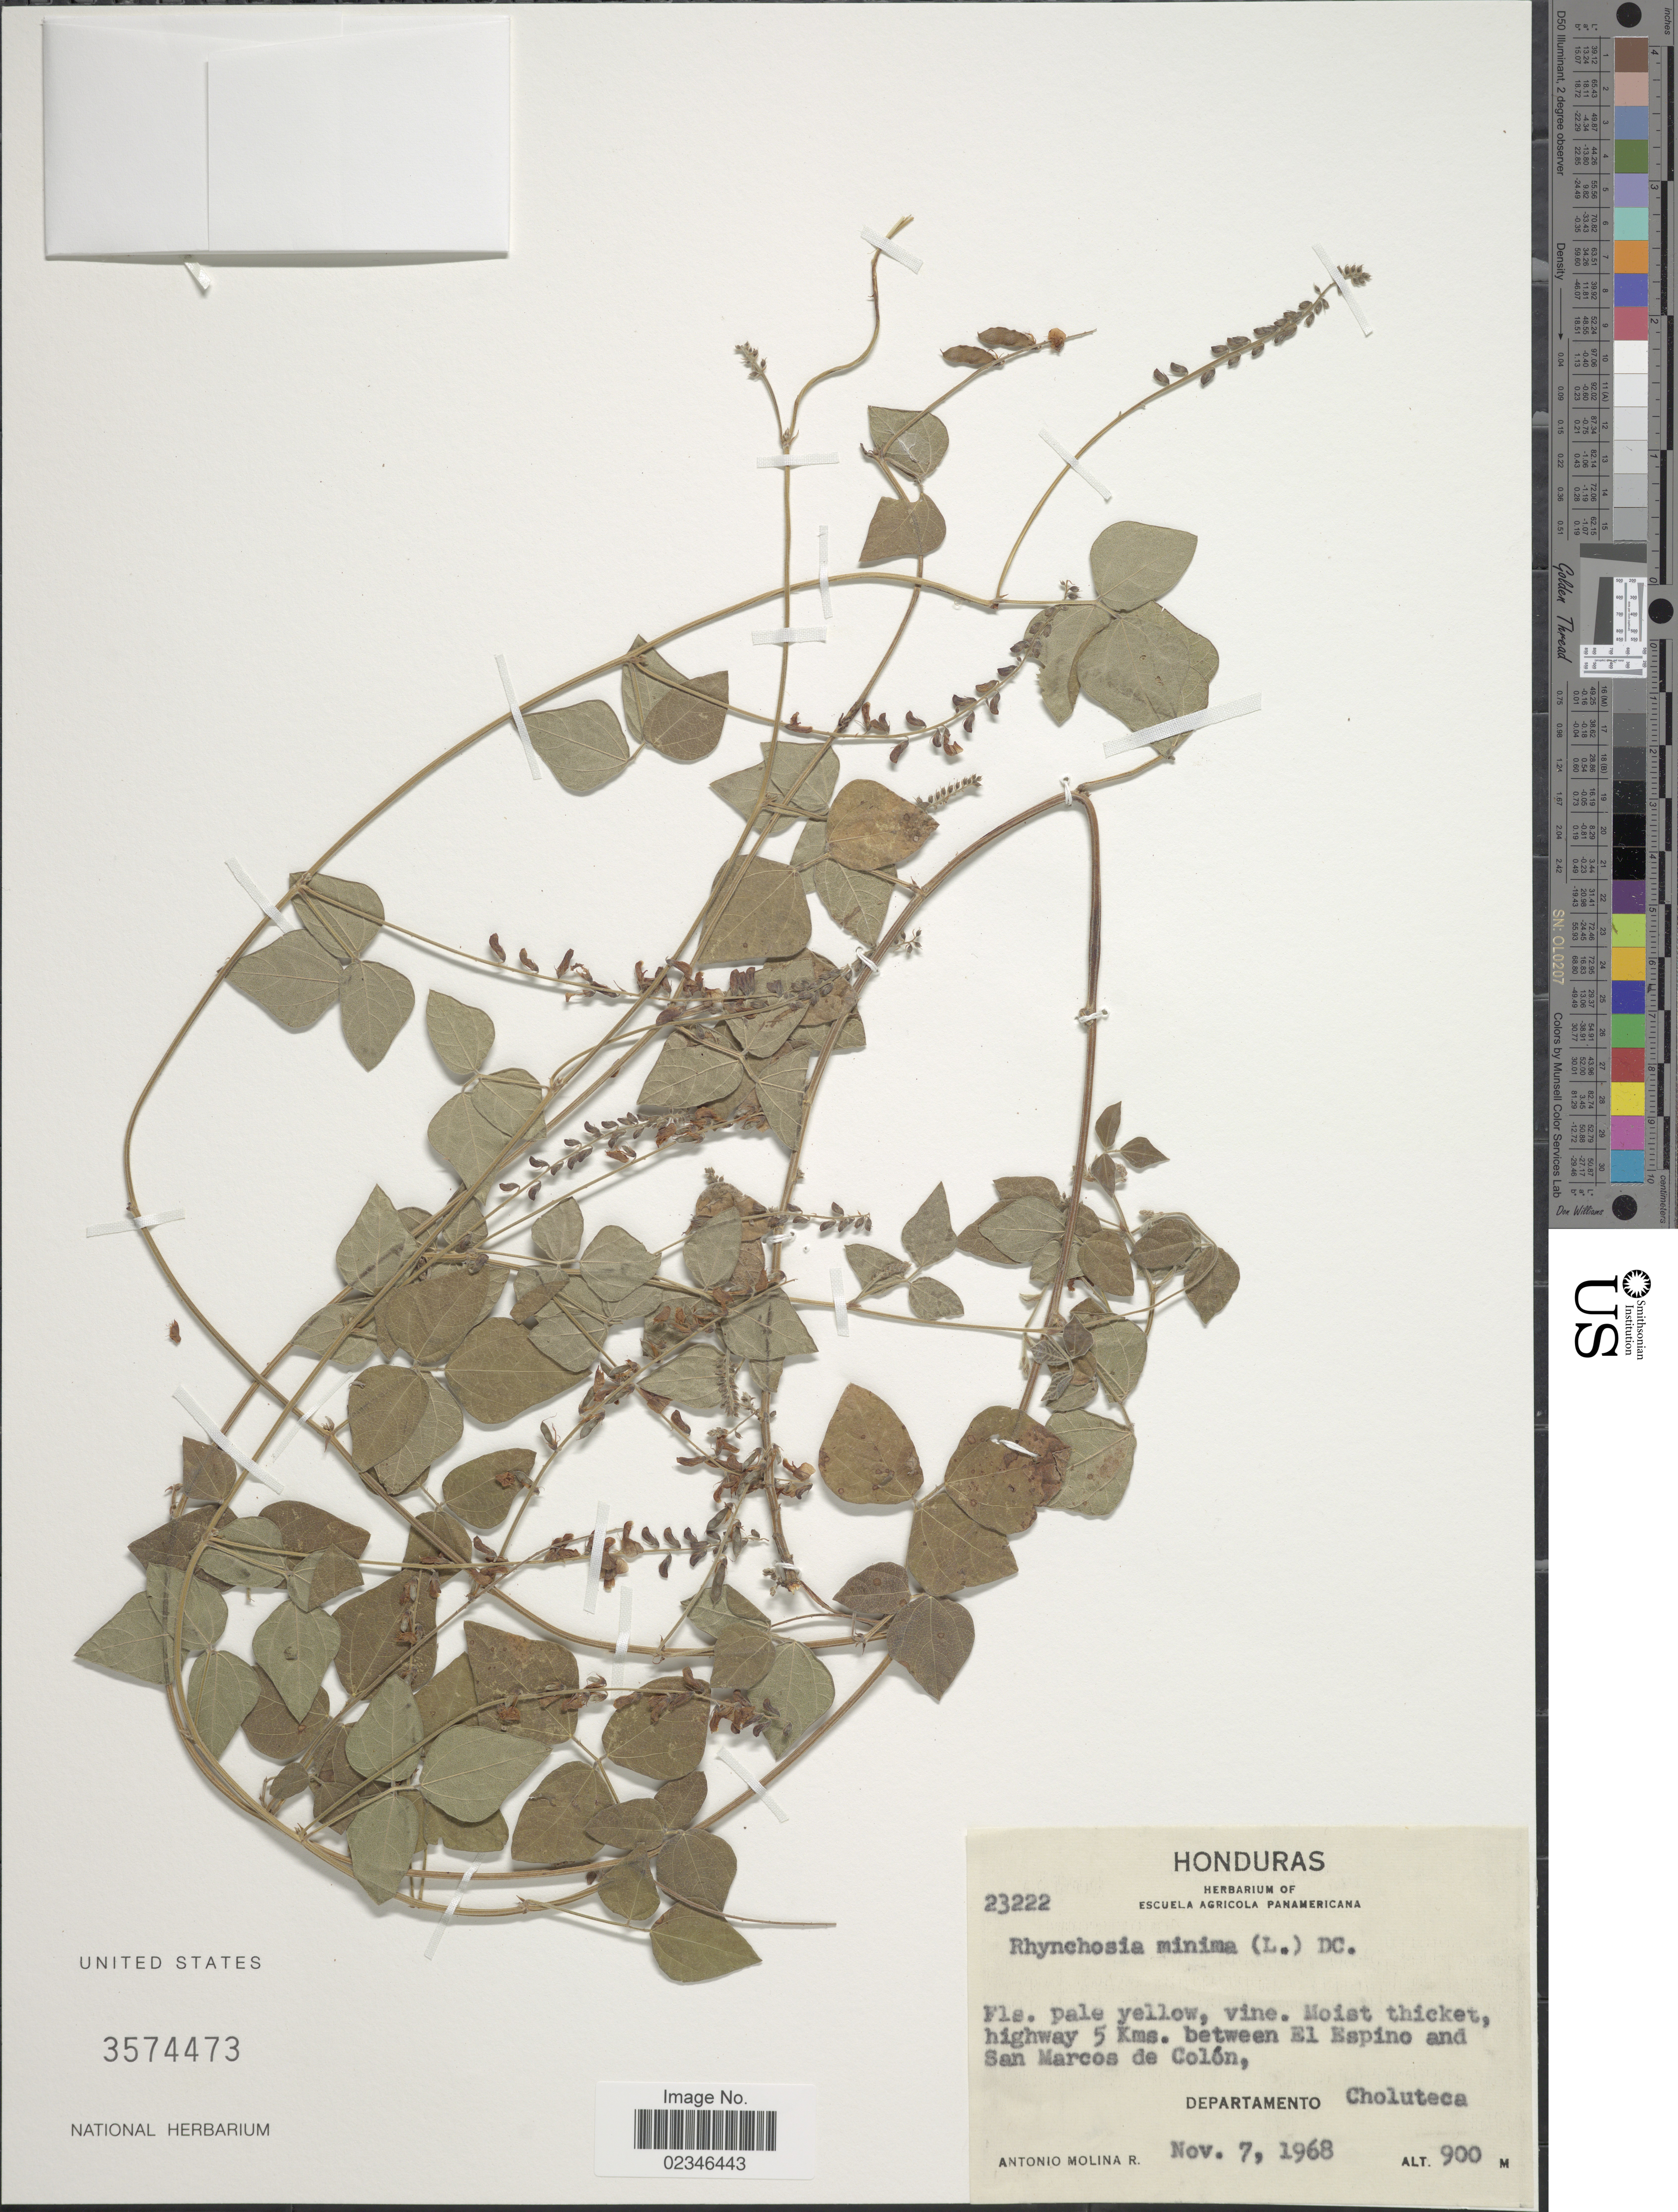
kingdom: Plantae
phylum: Tracheophyta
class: Magnoliopsida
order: Fabales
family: Fabaceae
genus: Rhynchosia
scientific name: Rhynchosia minima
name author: (L.) DC.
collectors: A. Molina R.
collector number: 23222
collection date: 1968-11-07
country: Honduras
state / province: Choluteca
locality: Moist thicket, highway 5 Kms. between El Espino and San Marcos de Colón, Departamento Choluteca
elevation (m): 900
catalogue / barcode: US 3574473